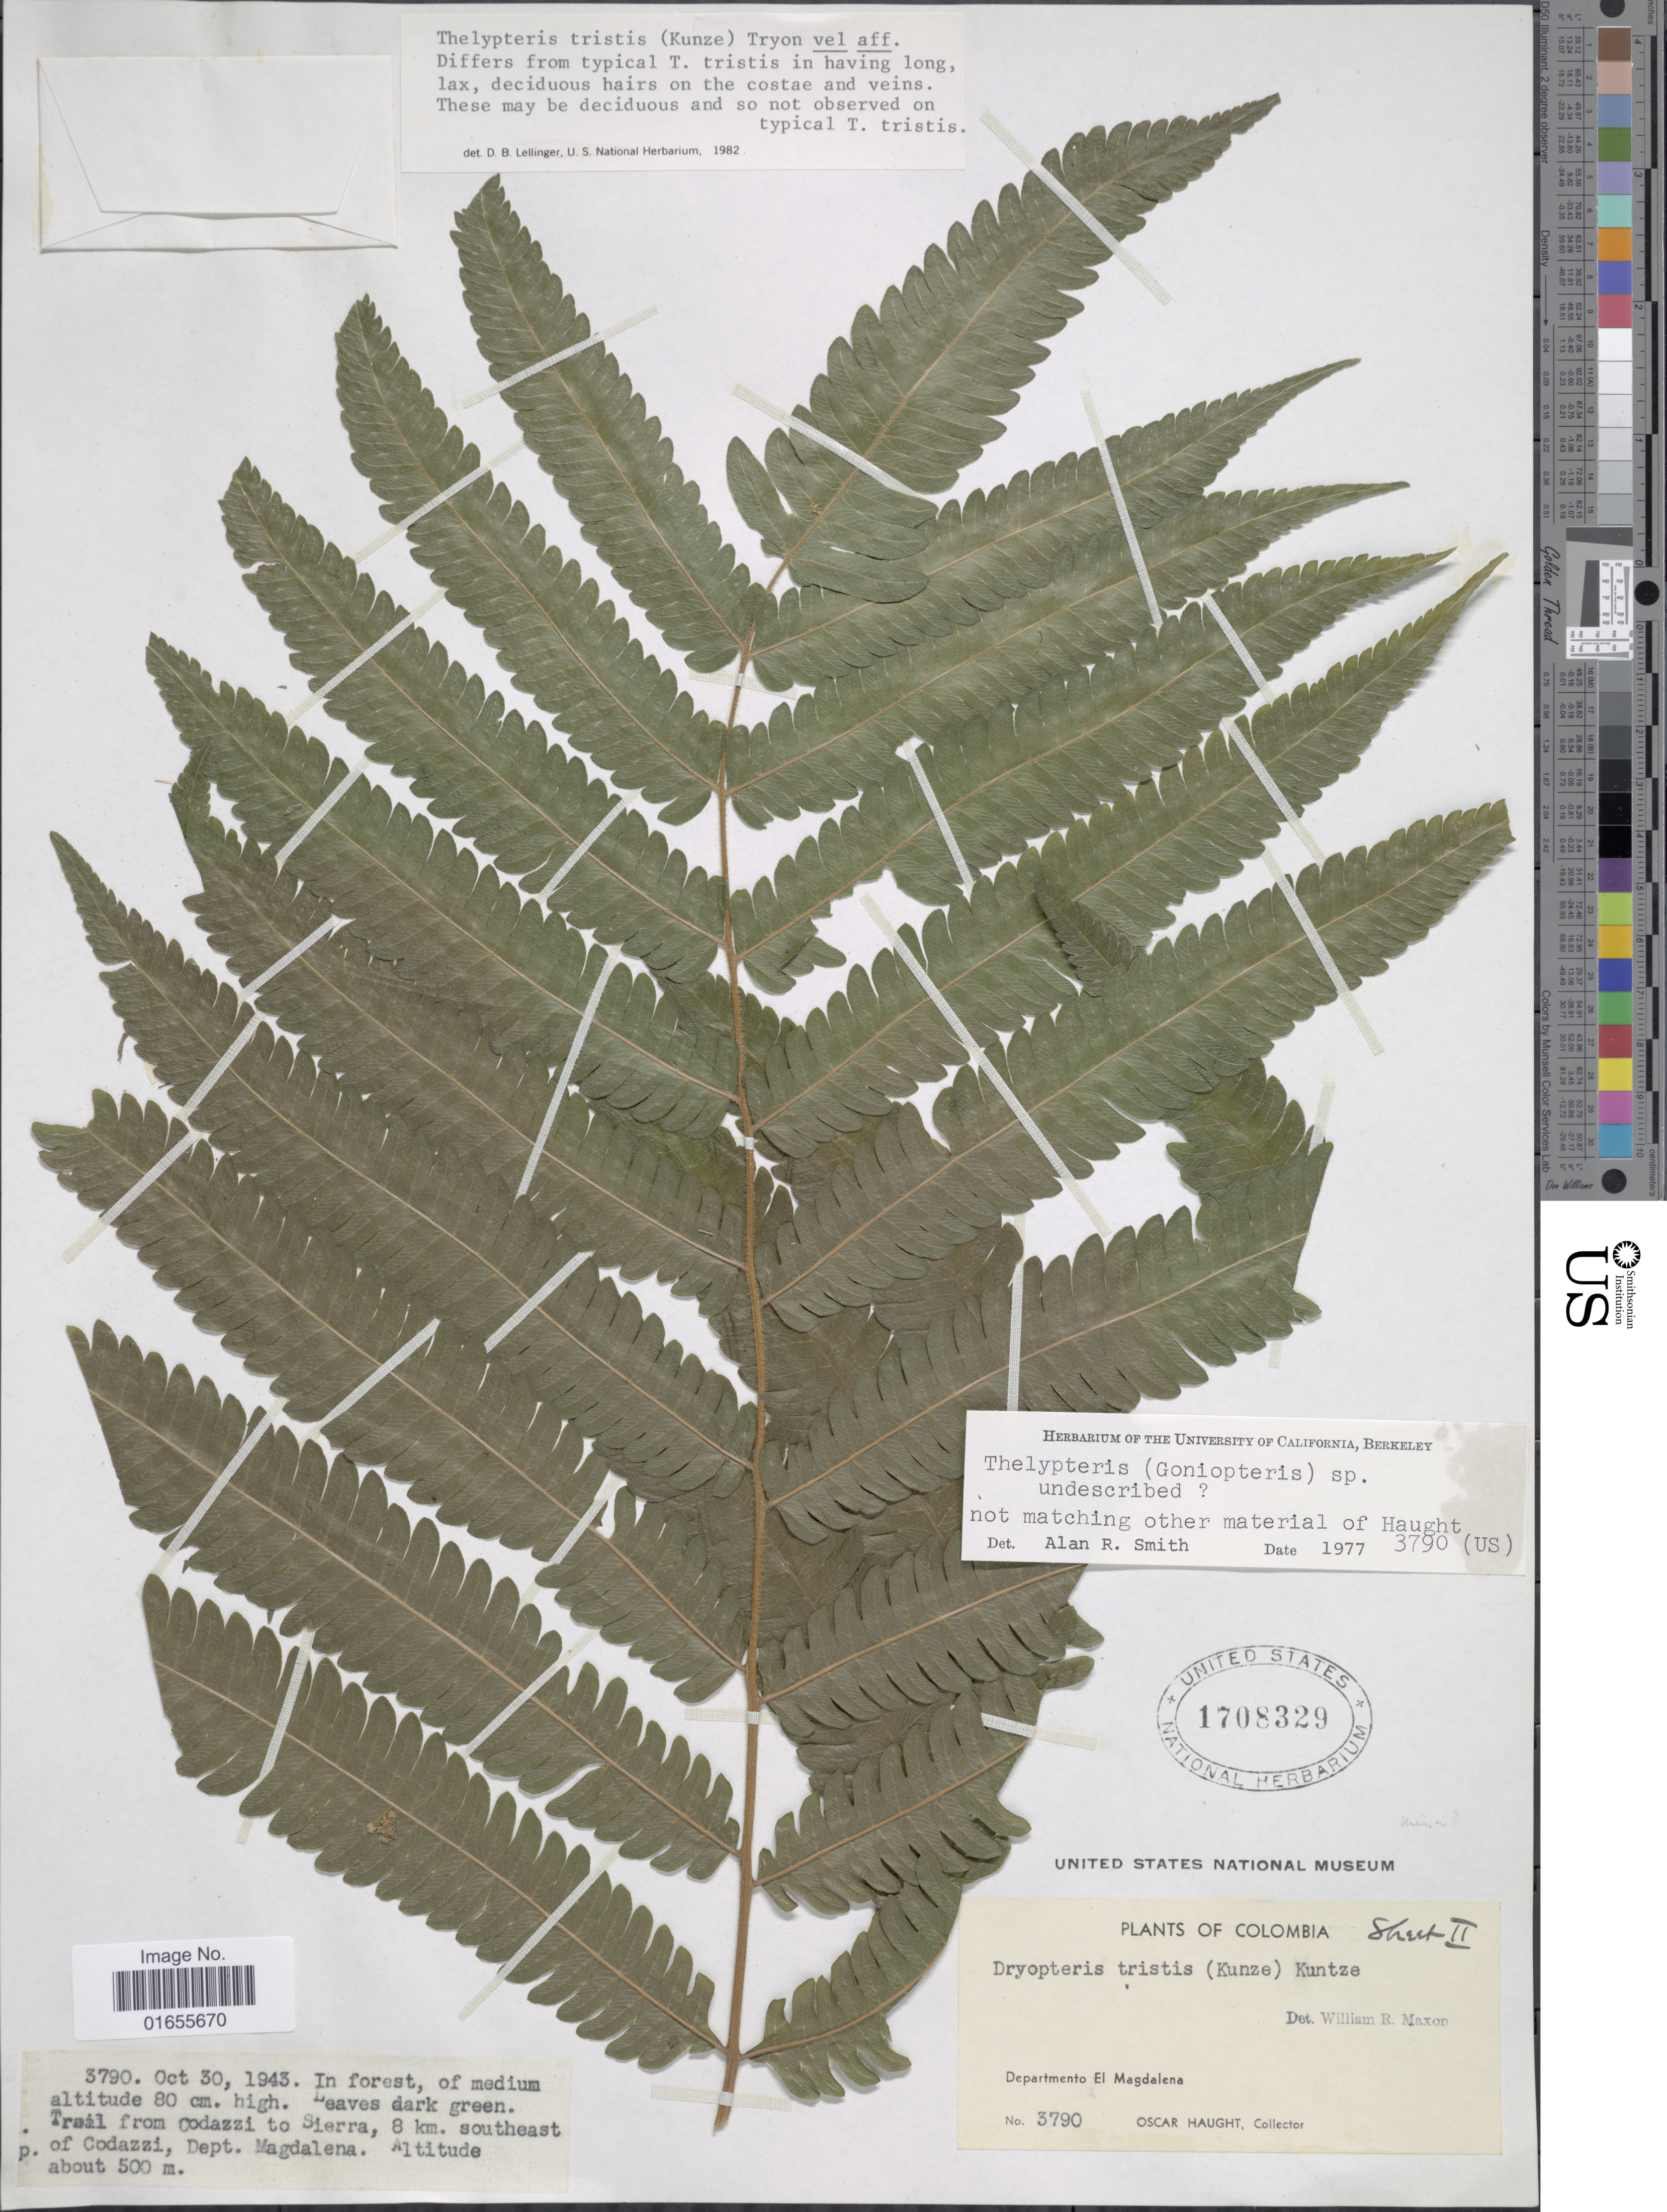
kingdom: Plantae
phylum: Tracheophyta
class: Polypodiopsida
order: Polypodiales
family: Thelypteridaceae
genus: Goniopteris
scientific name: Goniopteris tristis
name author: (Kuntze) Brade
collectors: O. L. Haught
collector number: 3790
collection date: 1943-10-30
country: Colombia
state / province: Magdalena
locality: Trail from Codazzi to Sierra, 8 km. southeast of Codazzi. Dept. Magdalena.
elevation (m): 500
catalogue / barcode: US 1708329